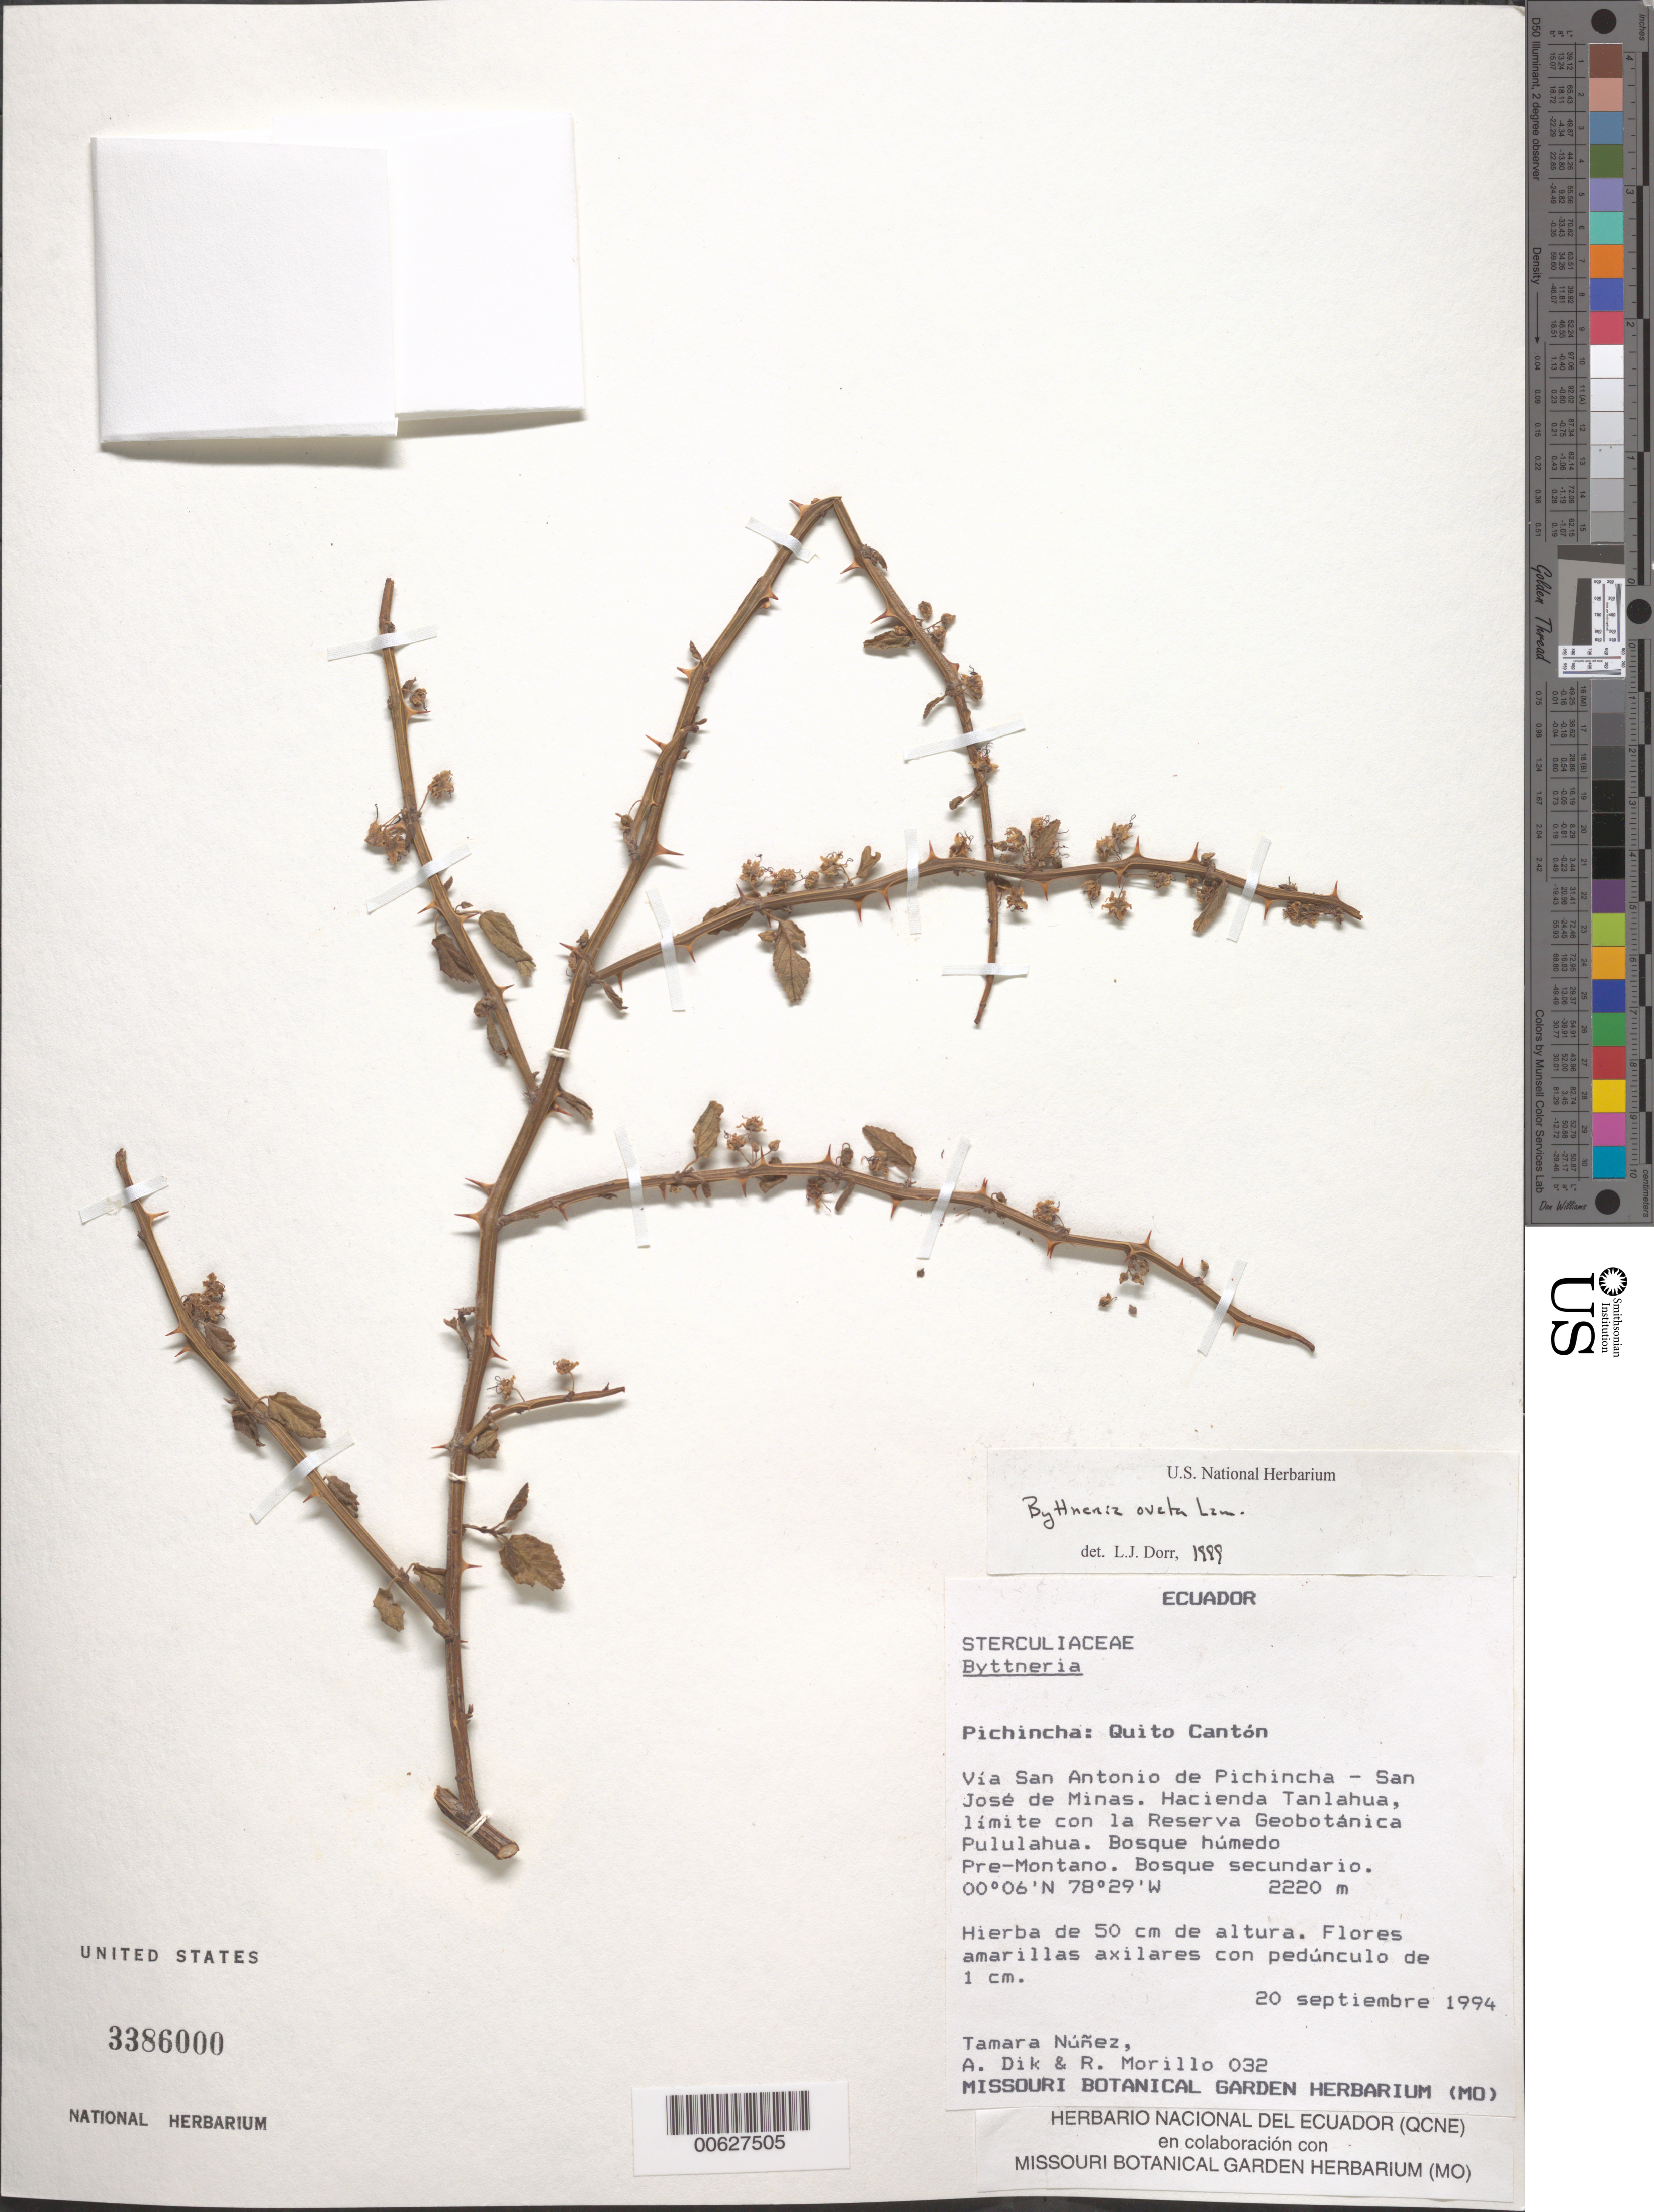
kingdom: Plantae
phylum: Tracheophyta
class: Magnoliopsida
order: Malvales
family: Malvaceae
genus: Byttneria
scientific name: Byttneria ovata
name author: Lam.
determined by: Dorr, L. J., (BOT), Smithsonian Institution - National Museum of Natural History (UNITED STATES)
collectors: T. Núñez, A. Dik & R. Morillo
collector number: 32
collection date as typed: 20 Sep 1994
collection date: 1994-09-20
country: Ecuador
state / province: Pichincha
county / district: Quito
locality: Vía San Antonia de Pichincha - San José de Minas, Hacienda Tanlahua, limite con la Reserva Geobotánica, Pululahua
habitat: Bosque húmedo pre-montano, bosque secundario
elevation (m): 2220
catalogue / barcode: US 3386000